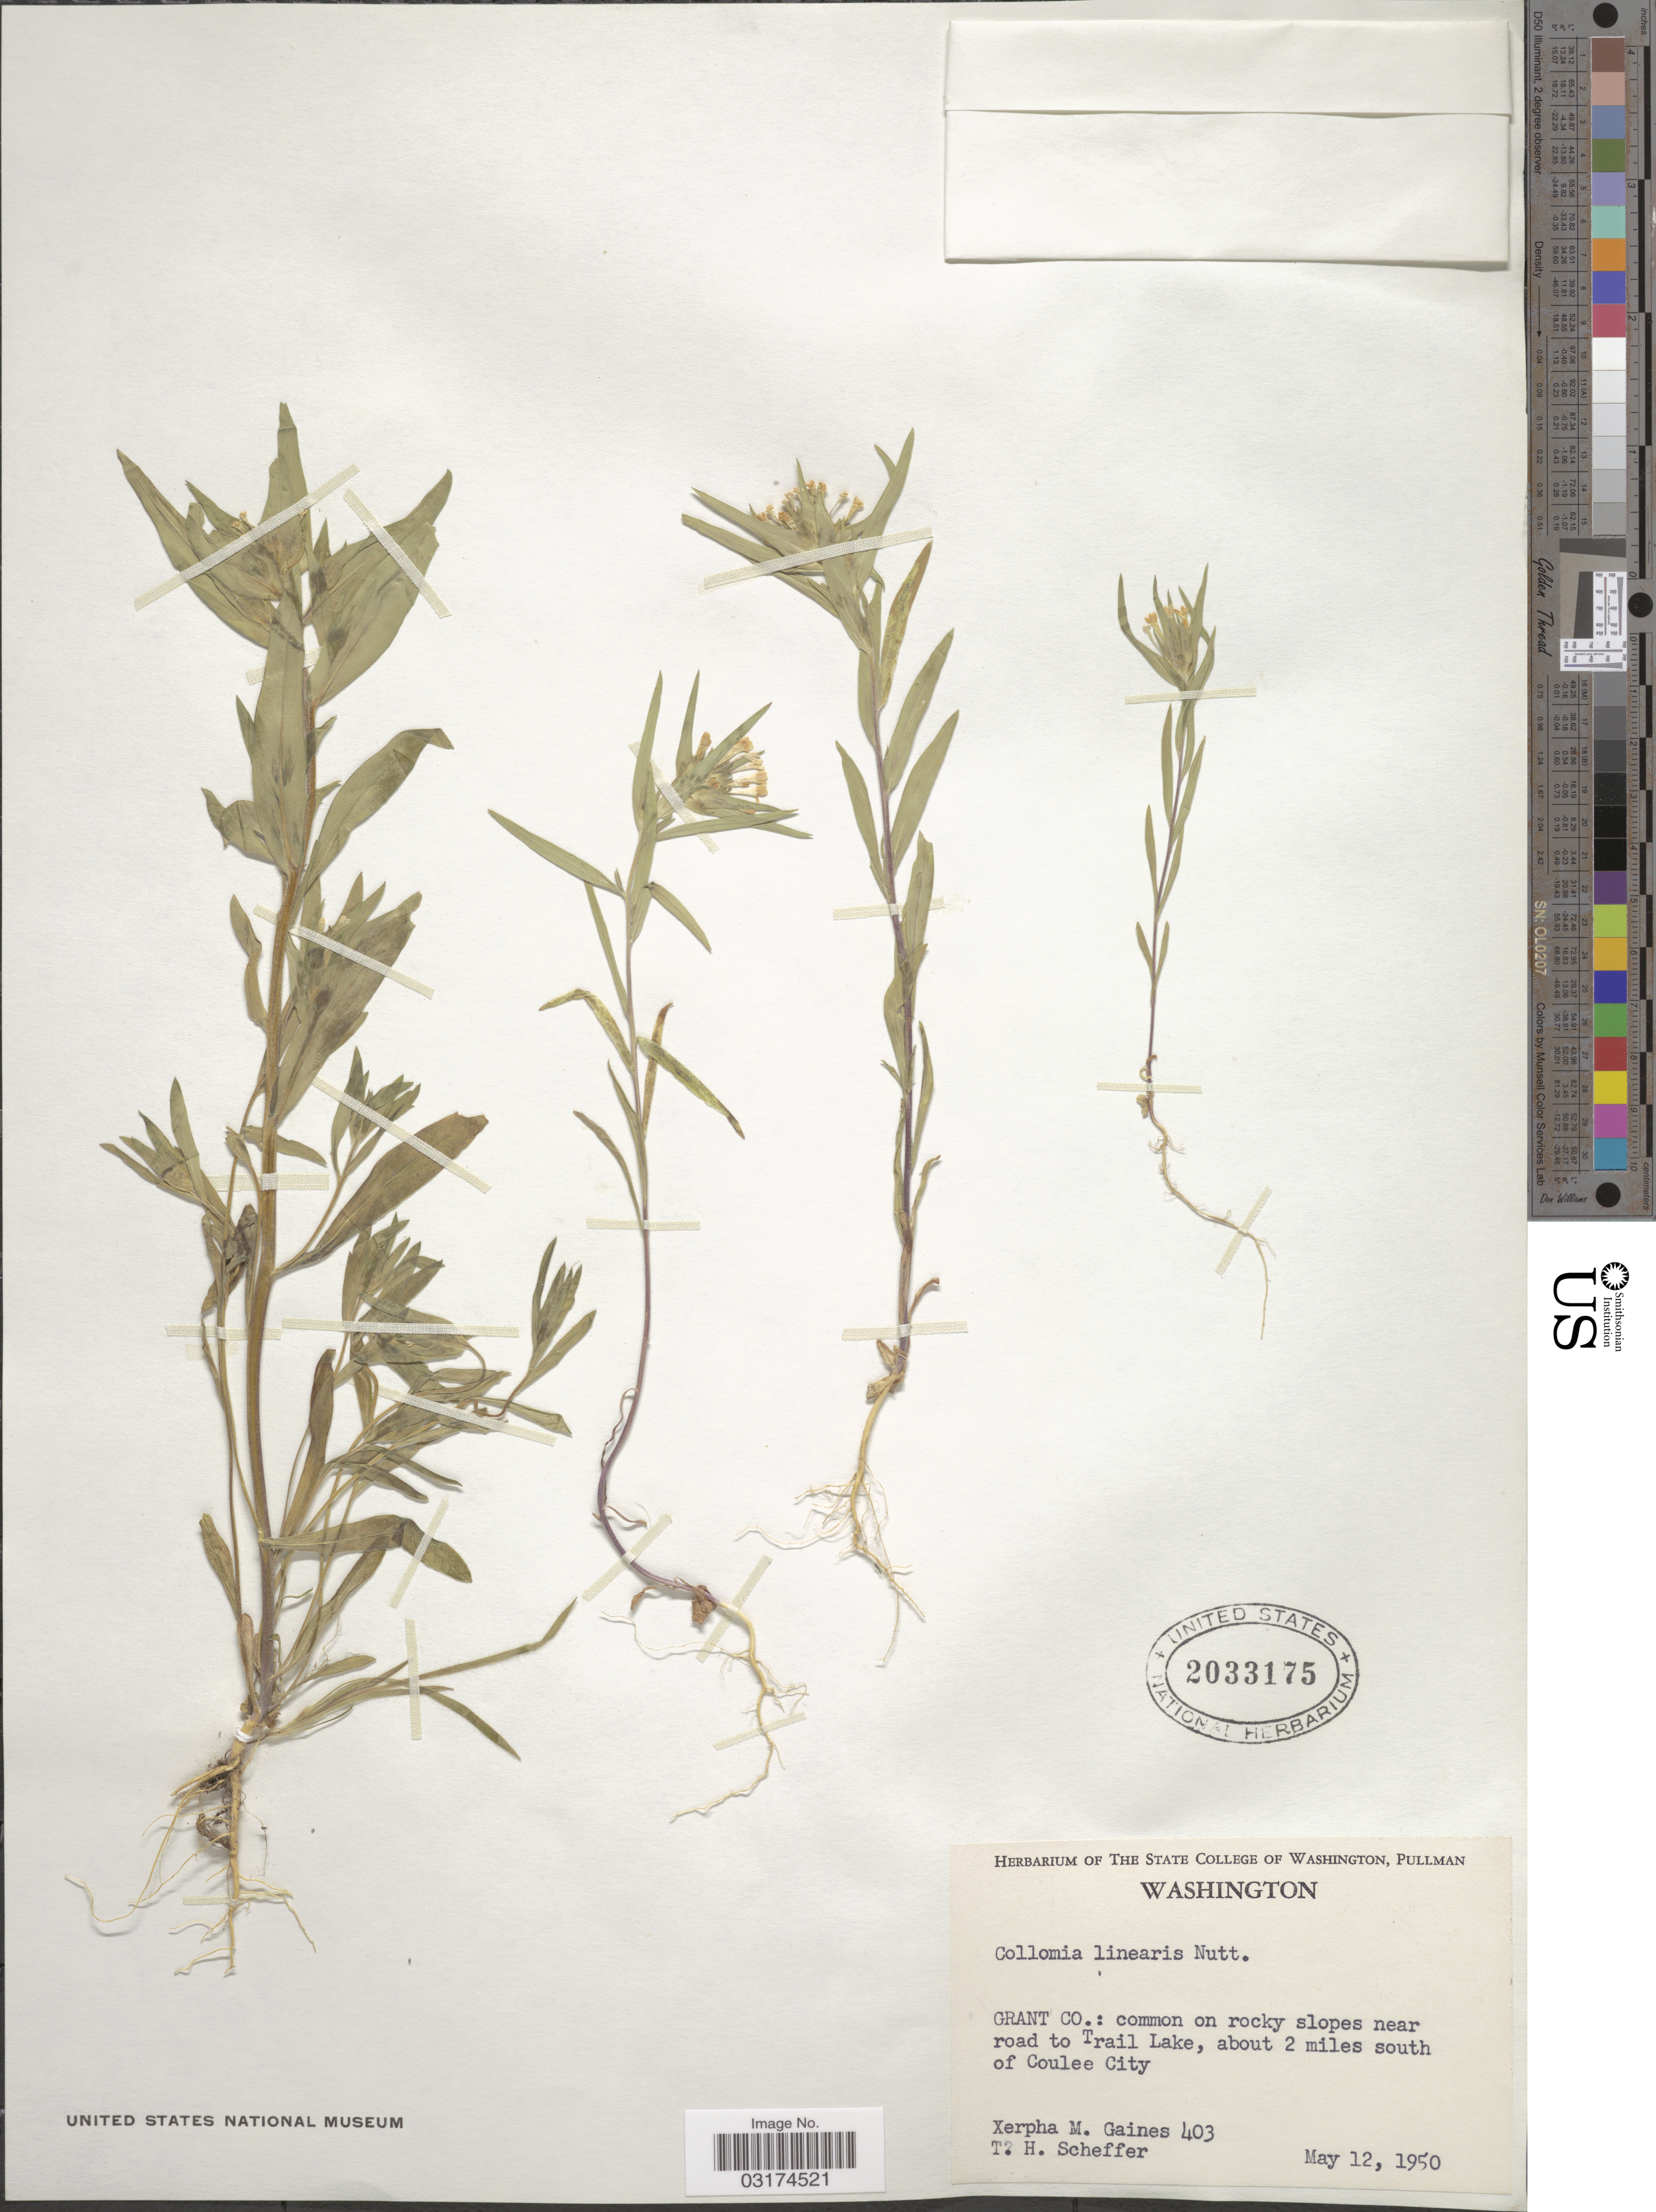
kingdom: Plantae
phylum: Tracheophyta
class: Magnoliopsida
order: Ericales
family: Polemoniaceae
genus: Collomia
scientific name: Collomia linearis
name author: Nutt.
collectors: X. Gaines & T. Scheffer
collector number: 403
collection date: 1950-05-12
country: United States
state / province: Washington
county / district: Grant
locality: Grant Co.: near road to Trail Lake, about 2 miles south of Coulee City.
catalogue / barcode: US 2033175